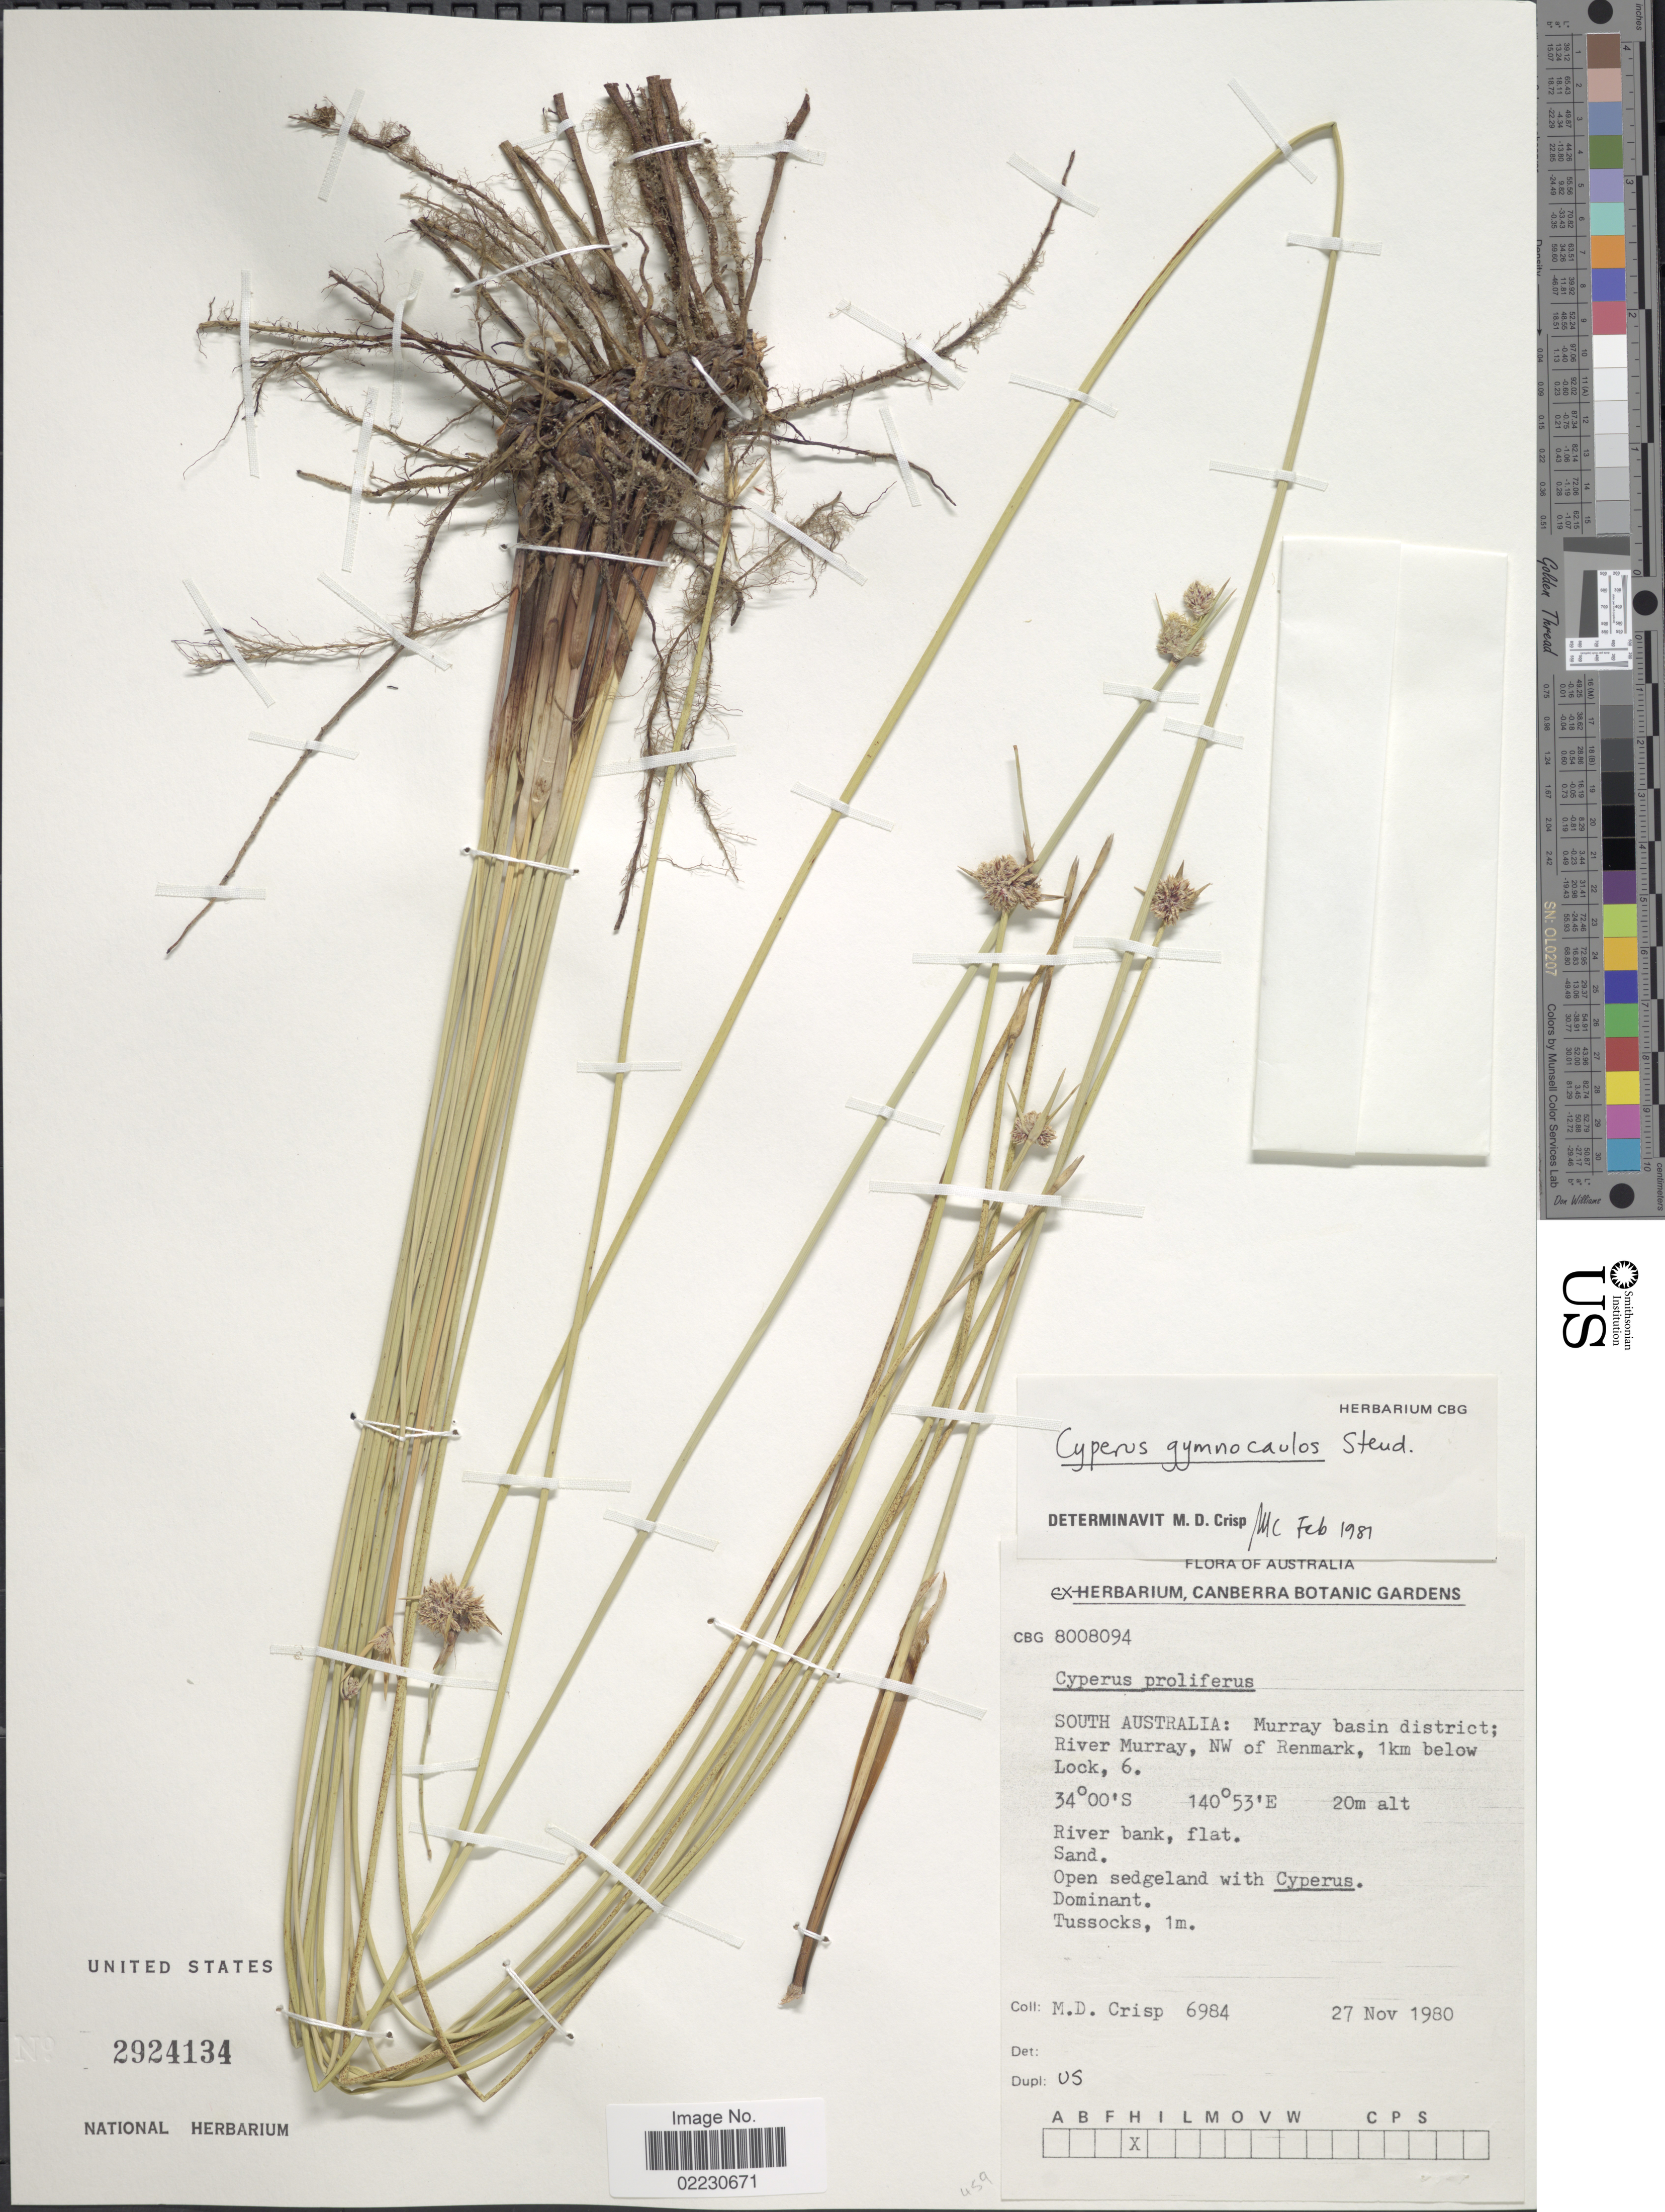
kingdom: Plantae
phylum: Tracheophyta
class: Liliopsida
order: Poales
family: Cyperaceae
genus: Cyperus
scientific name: Cyperus gymnocaulos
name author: Steud.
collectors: M. Crisp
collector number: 6984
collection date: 1980-11-27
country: Australia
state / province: South Australia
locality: Murray basin district; River Murray, NW of Renmark, 1km below Lock, 6.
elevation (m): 20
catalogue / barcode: US 2924134